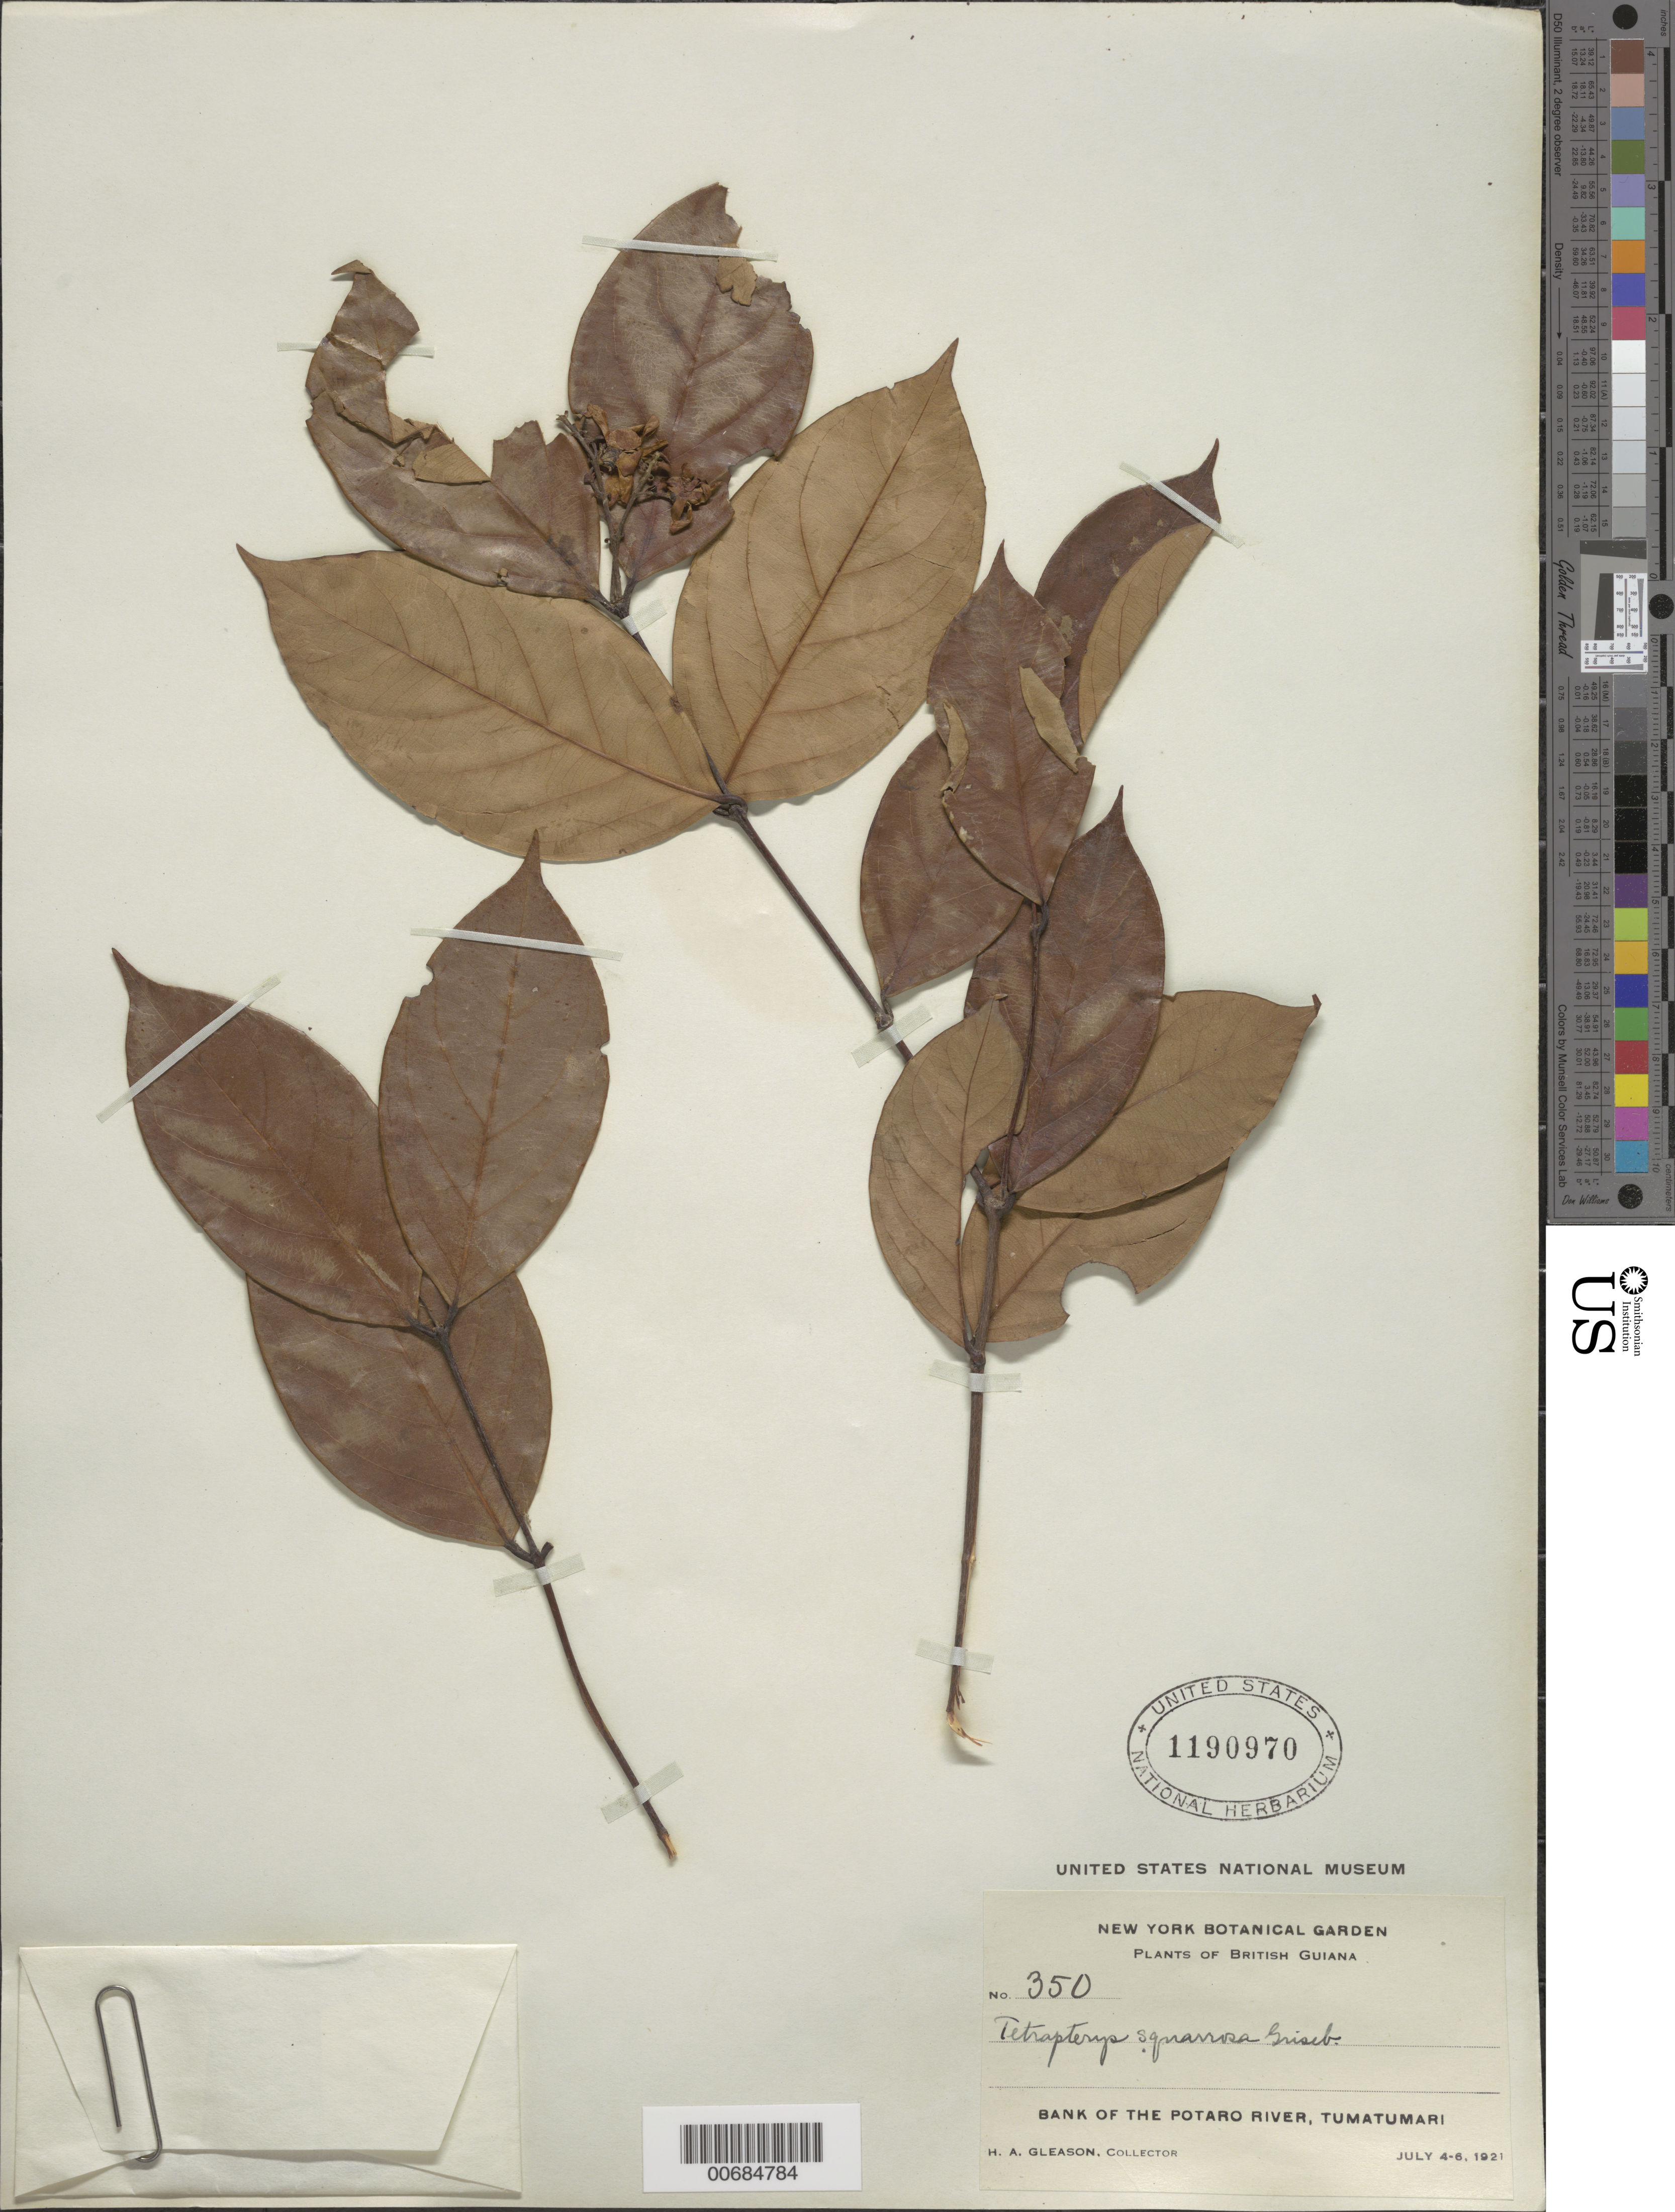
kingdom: Plantae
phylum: Tracheophyta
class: Magnoliopsida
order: Malpighiales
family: Malpighiaceae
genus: Glicophyllum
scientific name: Glicophyllum stylopterum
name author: (A. Juss.) R.F. Almeida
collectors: H. A. Gleason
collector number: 350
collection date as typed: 4-Jul-21 to 6-Jul-21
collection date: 1921-07-04/1921-07-06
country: Guyana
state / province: Potaro-Siparuni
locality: Tumatumari Village, Potaro R.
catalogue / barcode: US 1190970